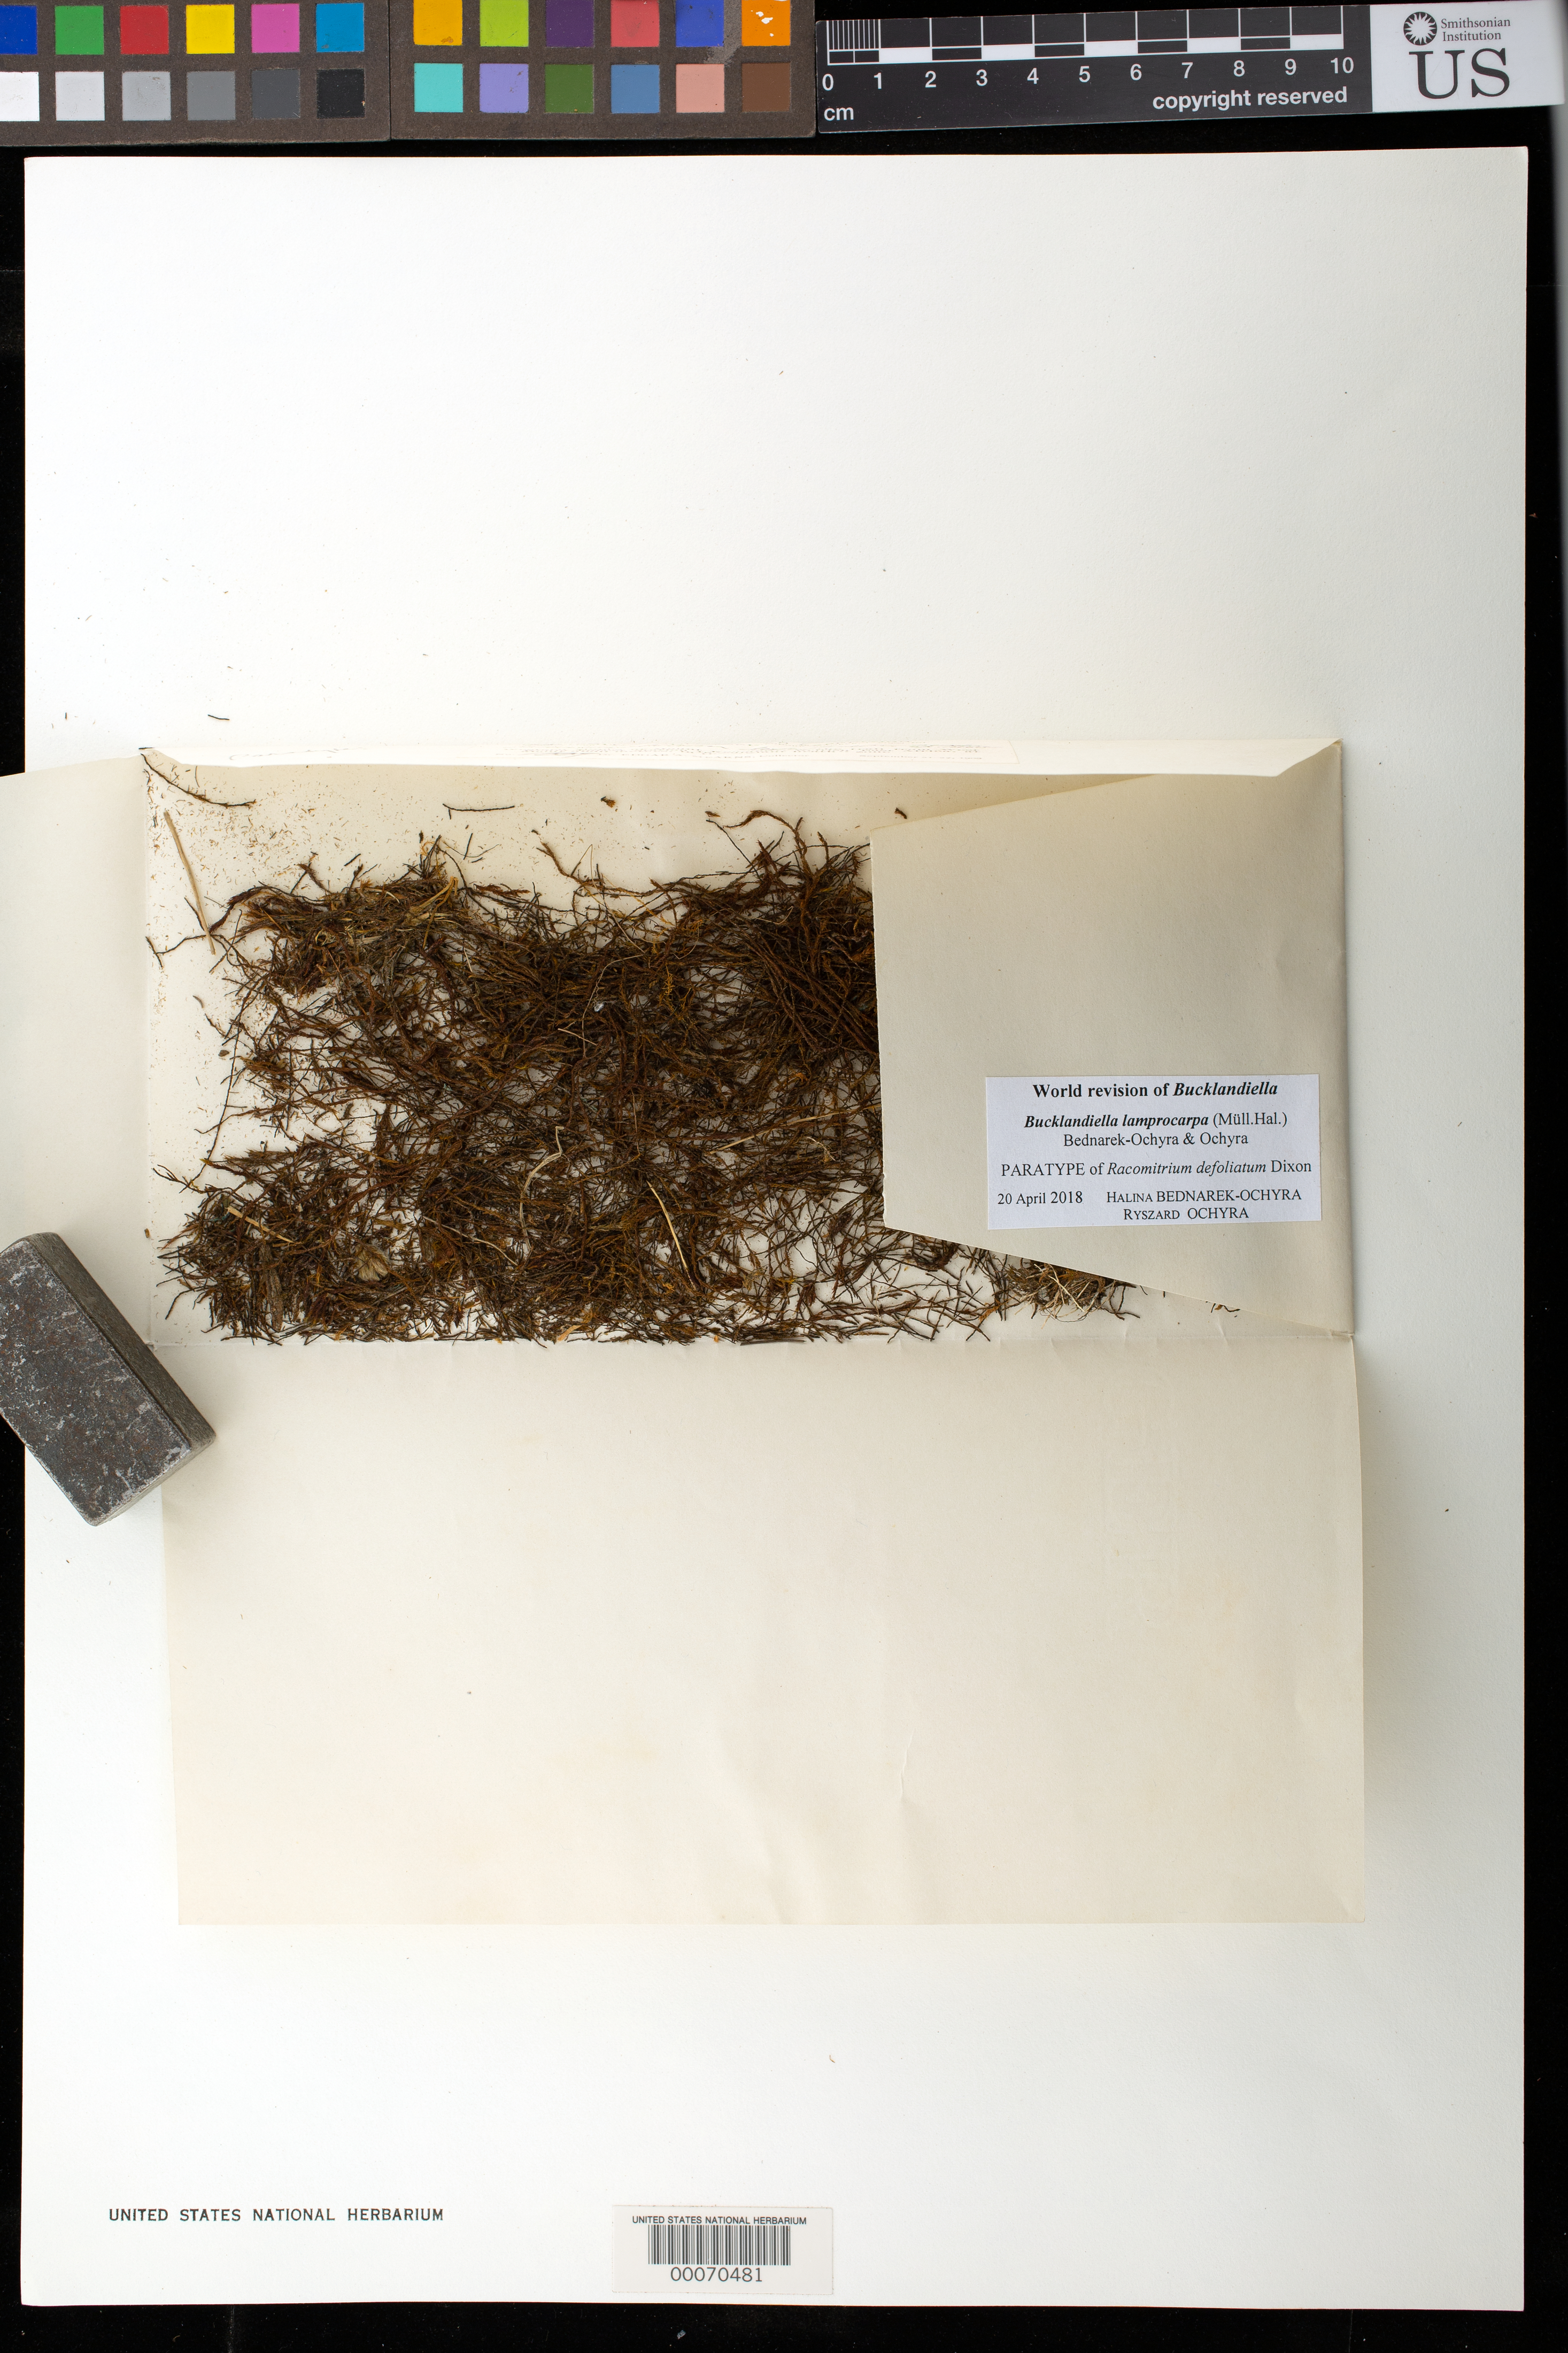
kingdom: Plantae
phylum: Bryophyta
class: Bryopsida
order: Grimmiales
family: Grimmiaceae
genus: Racomitrium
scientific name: Racomitrium defoliatum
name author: Dixon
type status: Paratype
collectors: E. A. Mearns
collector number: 1339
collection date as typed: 21 Sep 1909 to 27 Sep 1909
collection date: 1909-09-21/1909-09-27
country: Kenya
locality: Western slopes of Mt. Kenia, along the trail from West Kenia Forest Station to summit, British East Africa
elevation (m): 3630